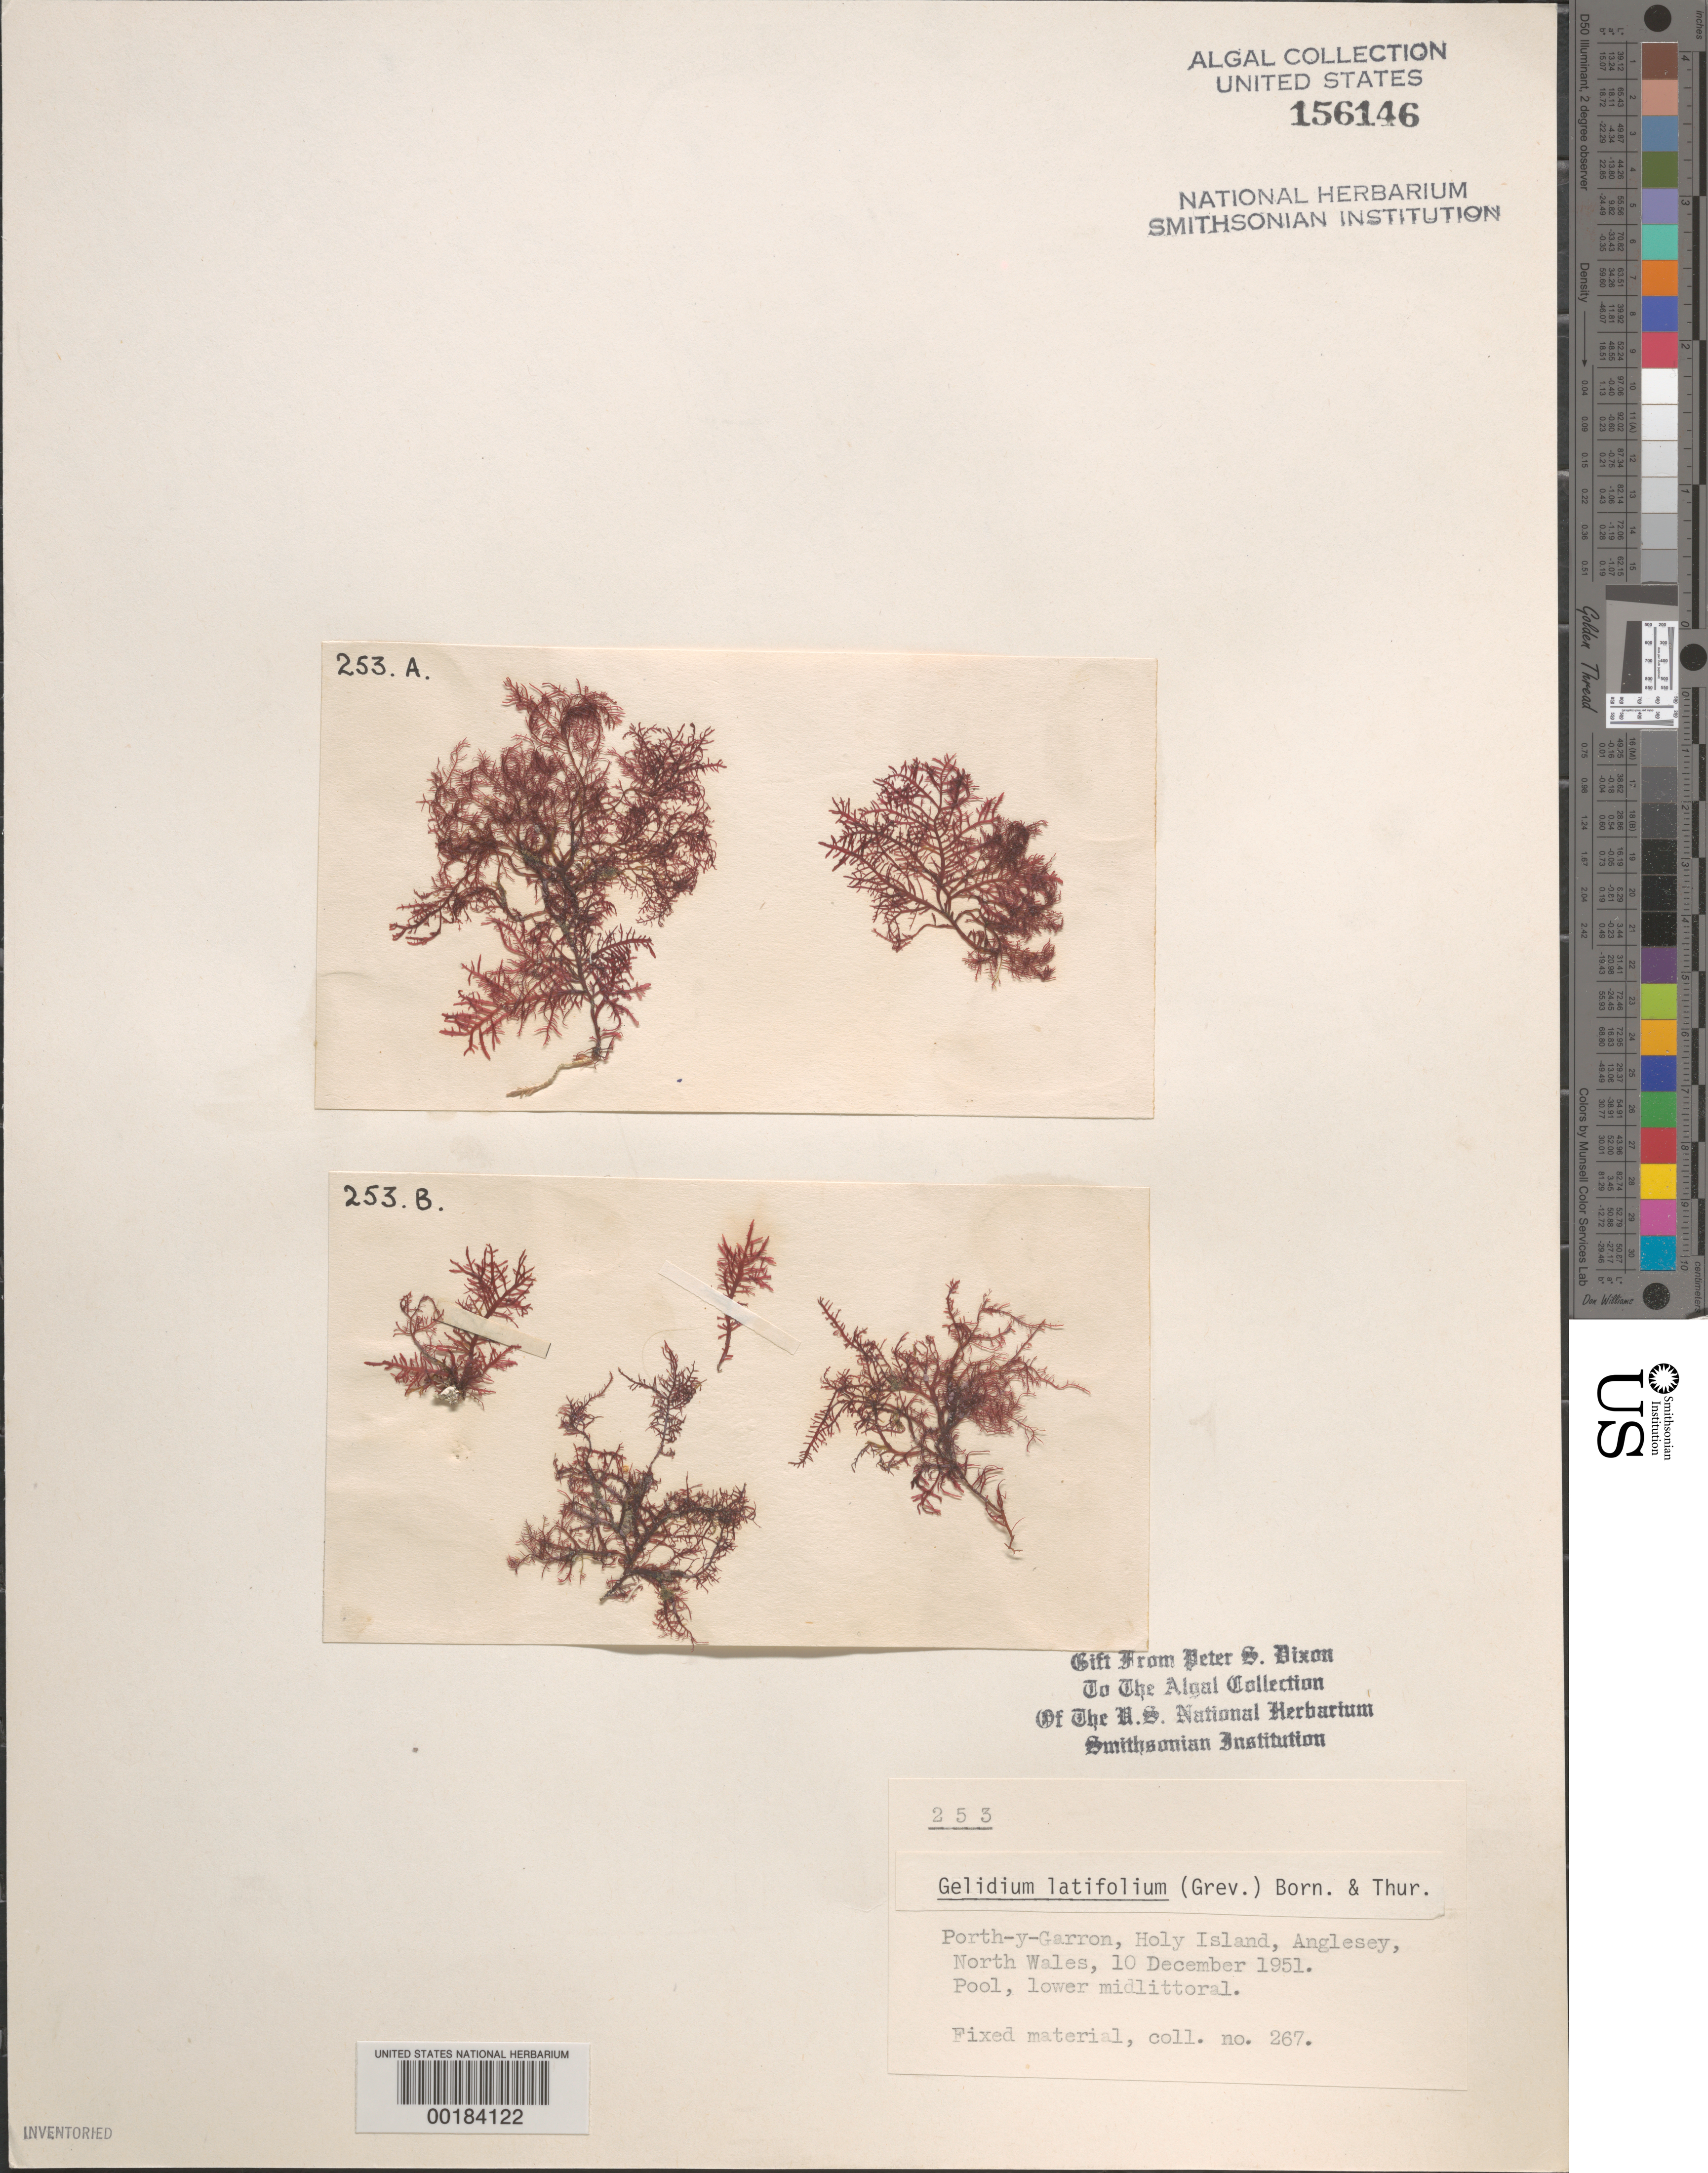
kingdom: Plantae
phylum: Rhodophyta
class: Florideophyceae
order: Gelidiales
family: Gelidiaceae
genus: Gelidium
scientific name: Gelidium spinosum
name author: (S.G. Gmel.) P.C. Silva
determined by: Algae name updating Project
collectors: P. S. Dixon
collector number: PSD 253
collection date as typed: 10 Dec 1951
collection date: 1951-12-10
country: United Kingdom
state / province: Wales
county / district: Gwynedd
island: Anglesey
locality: Porth-y-Garron, Holy Island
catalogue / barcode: US 156146